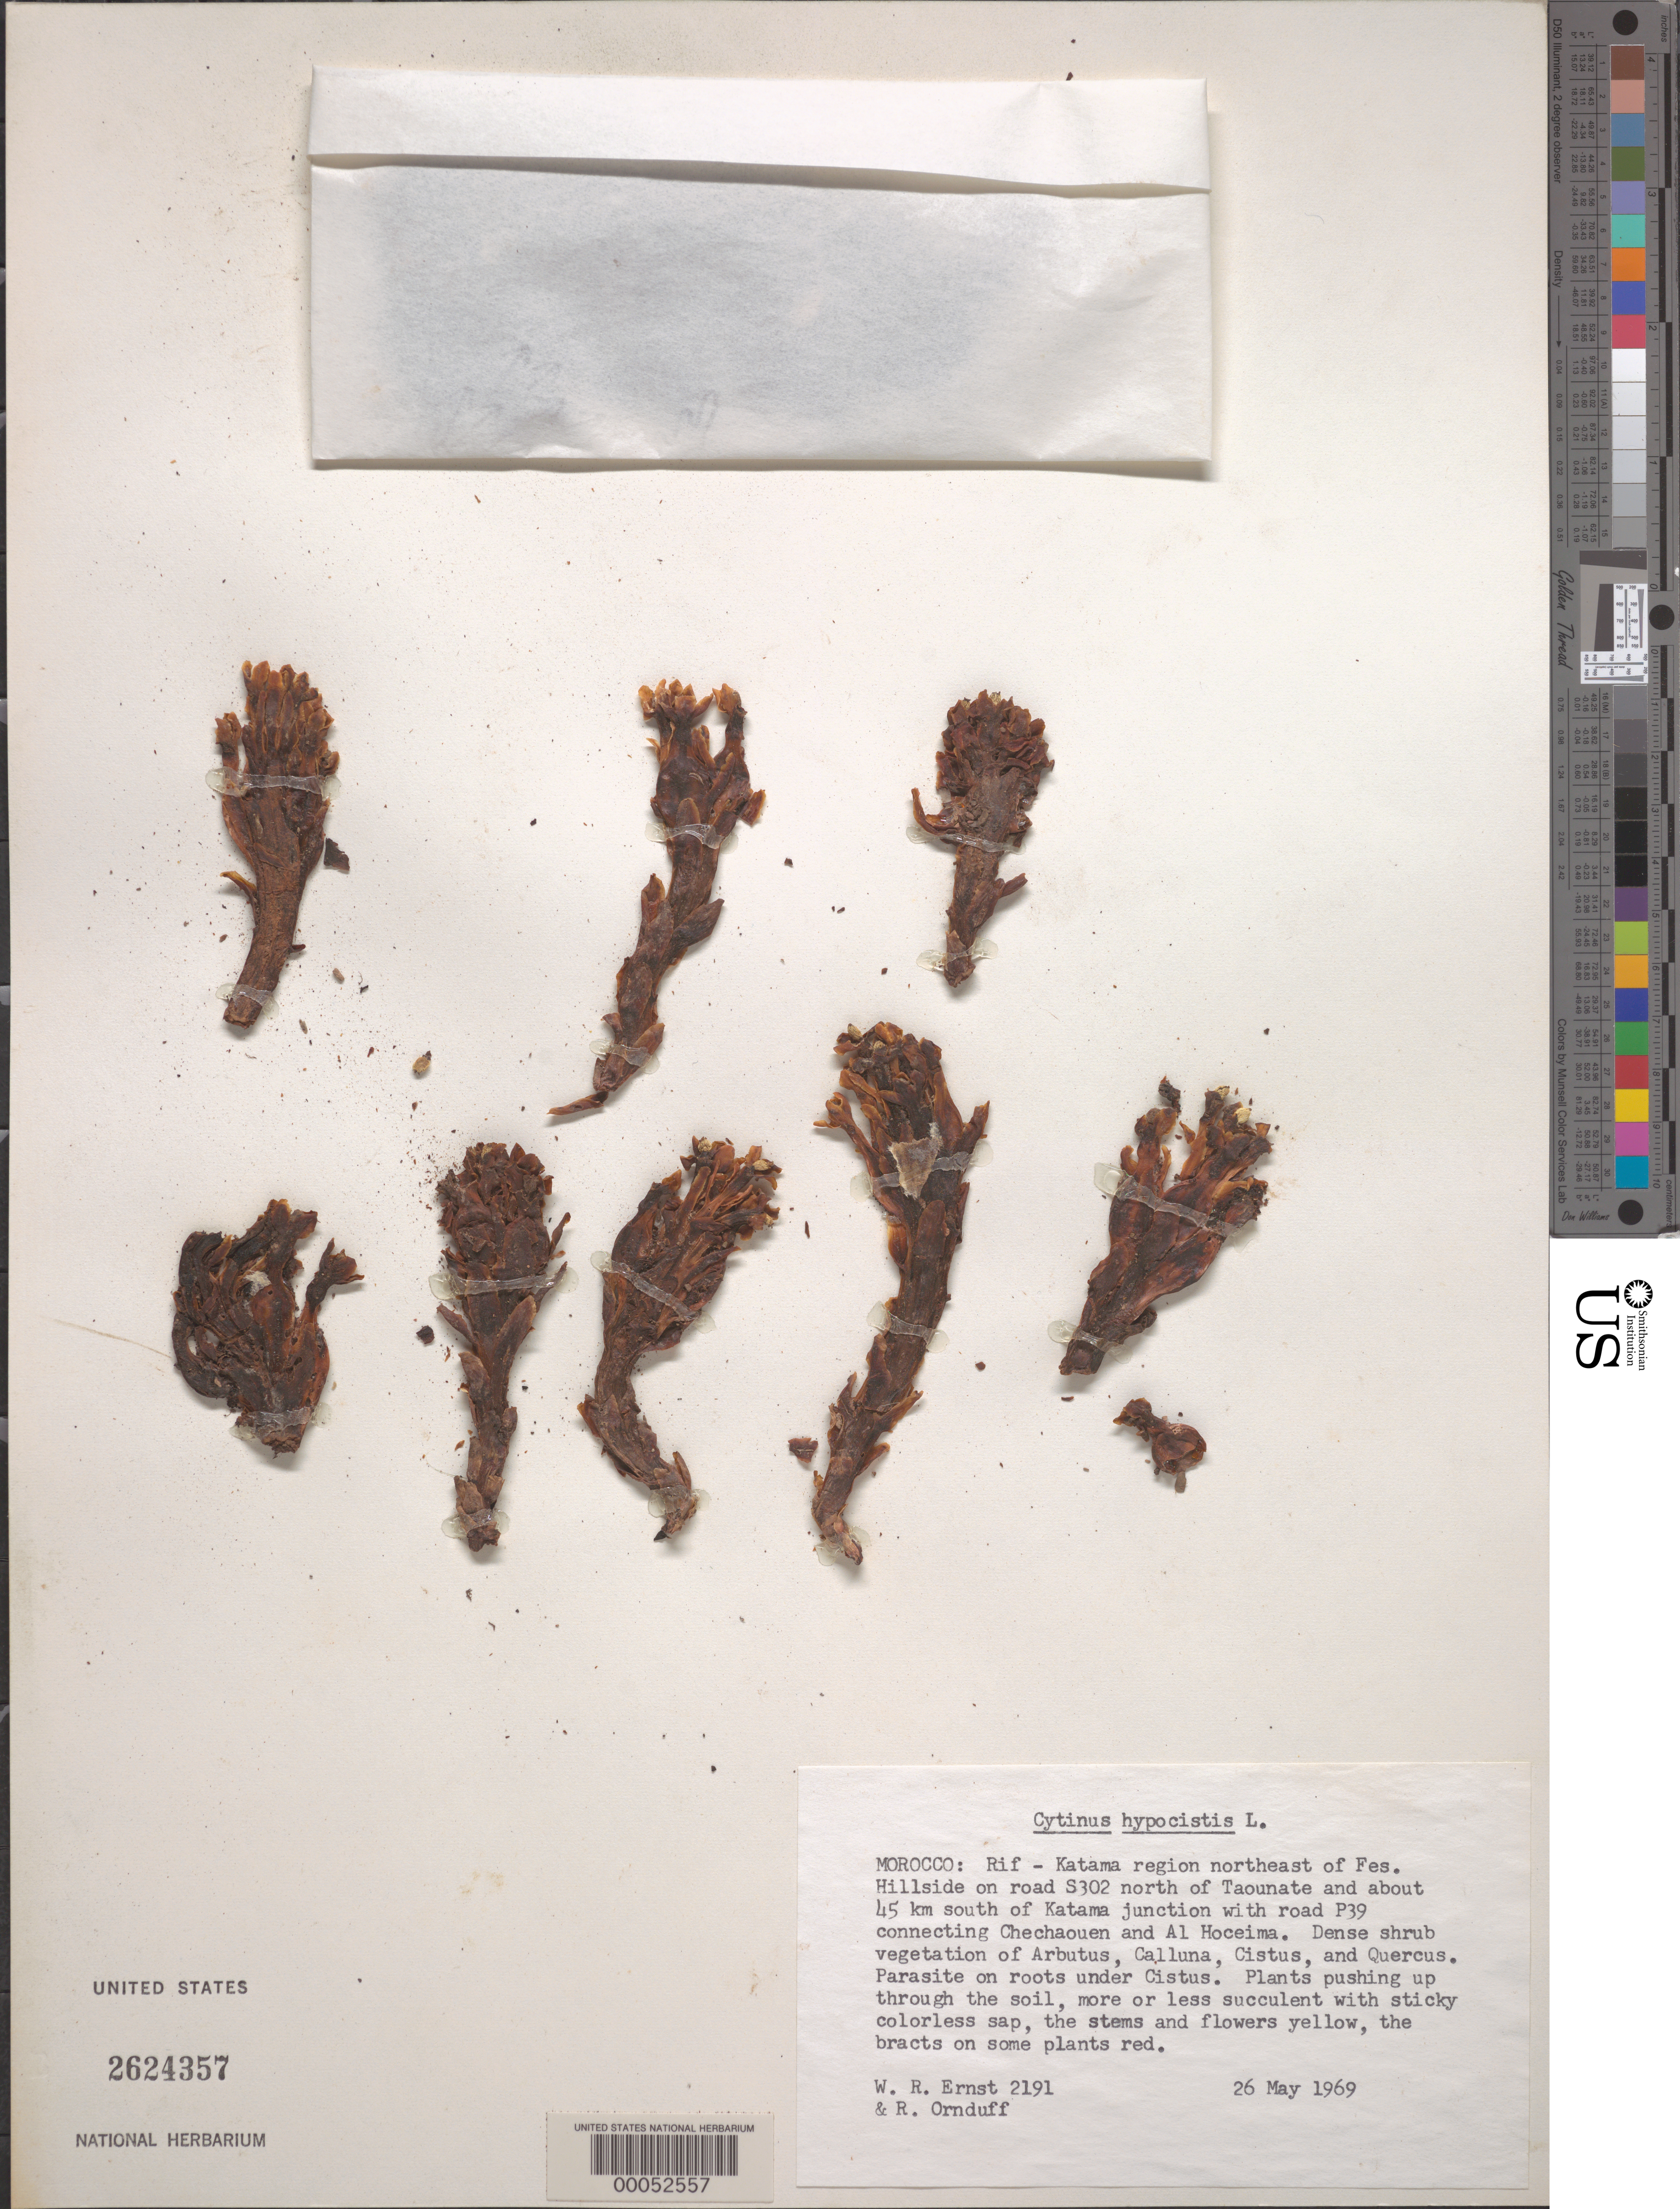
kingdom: Plantae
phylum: Tracheophyta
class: Magnoliopsida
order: Malvales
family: Cytinaceae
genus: Cytinus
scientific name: Cytinus hypocystis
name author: (L.) L.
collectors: W. R. Ernst & R. Ornduff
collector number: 2191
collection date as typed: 26 May 1969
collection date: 1969-05-26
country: Morocco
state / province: Al Hoceïma / Fès / Taounate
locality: Er rif--katama region ne of fes, hillside on road s302 n of taounate & about 45 km s of katama junction with road p39.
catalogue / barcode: US 2624357